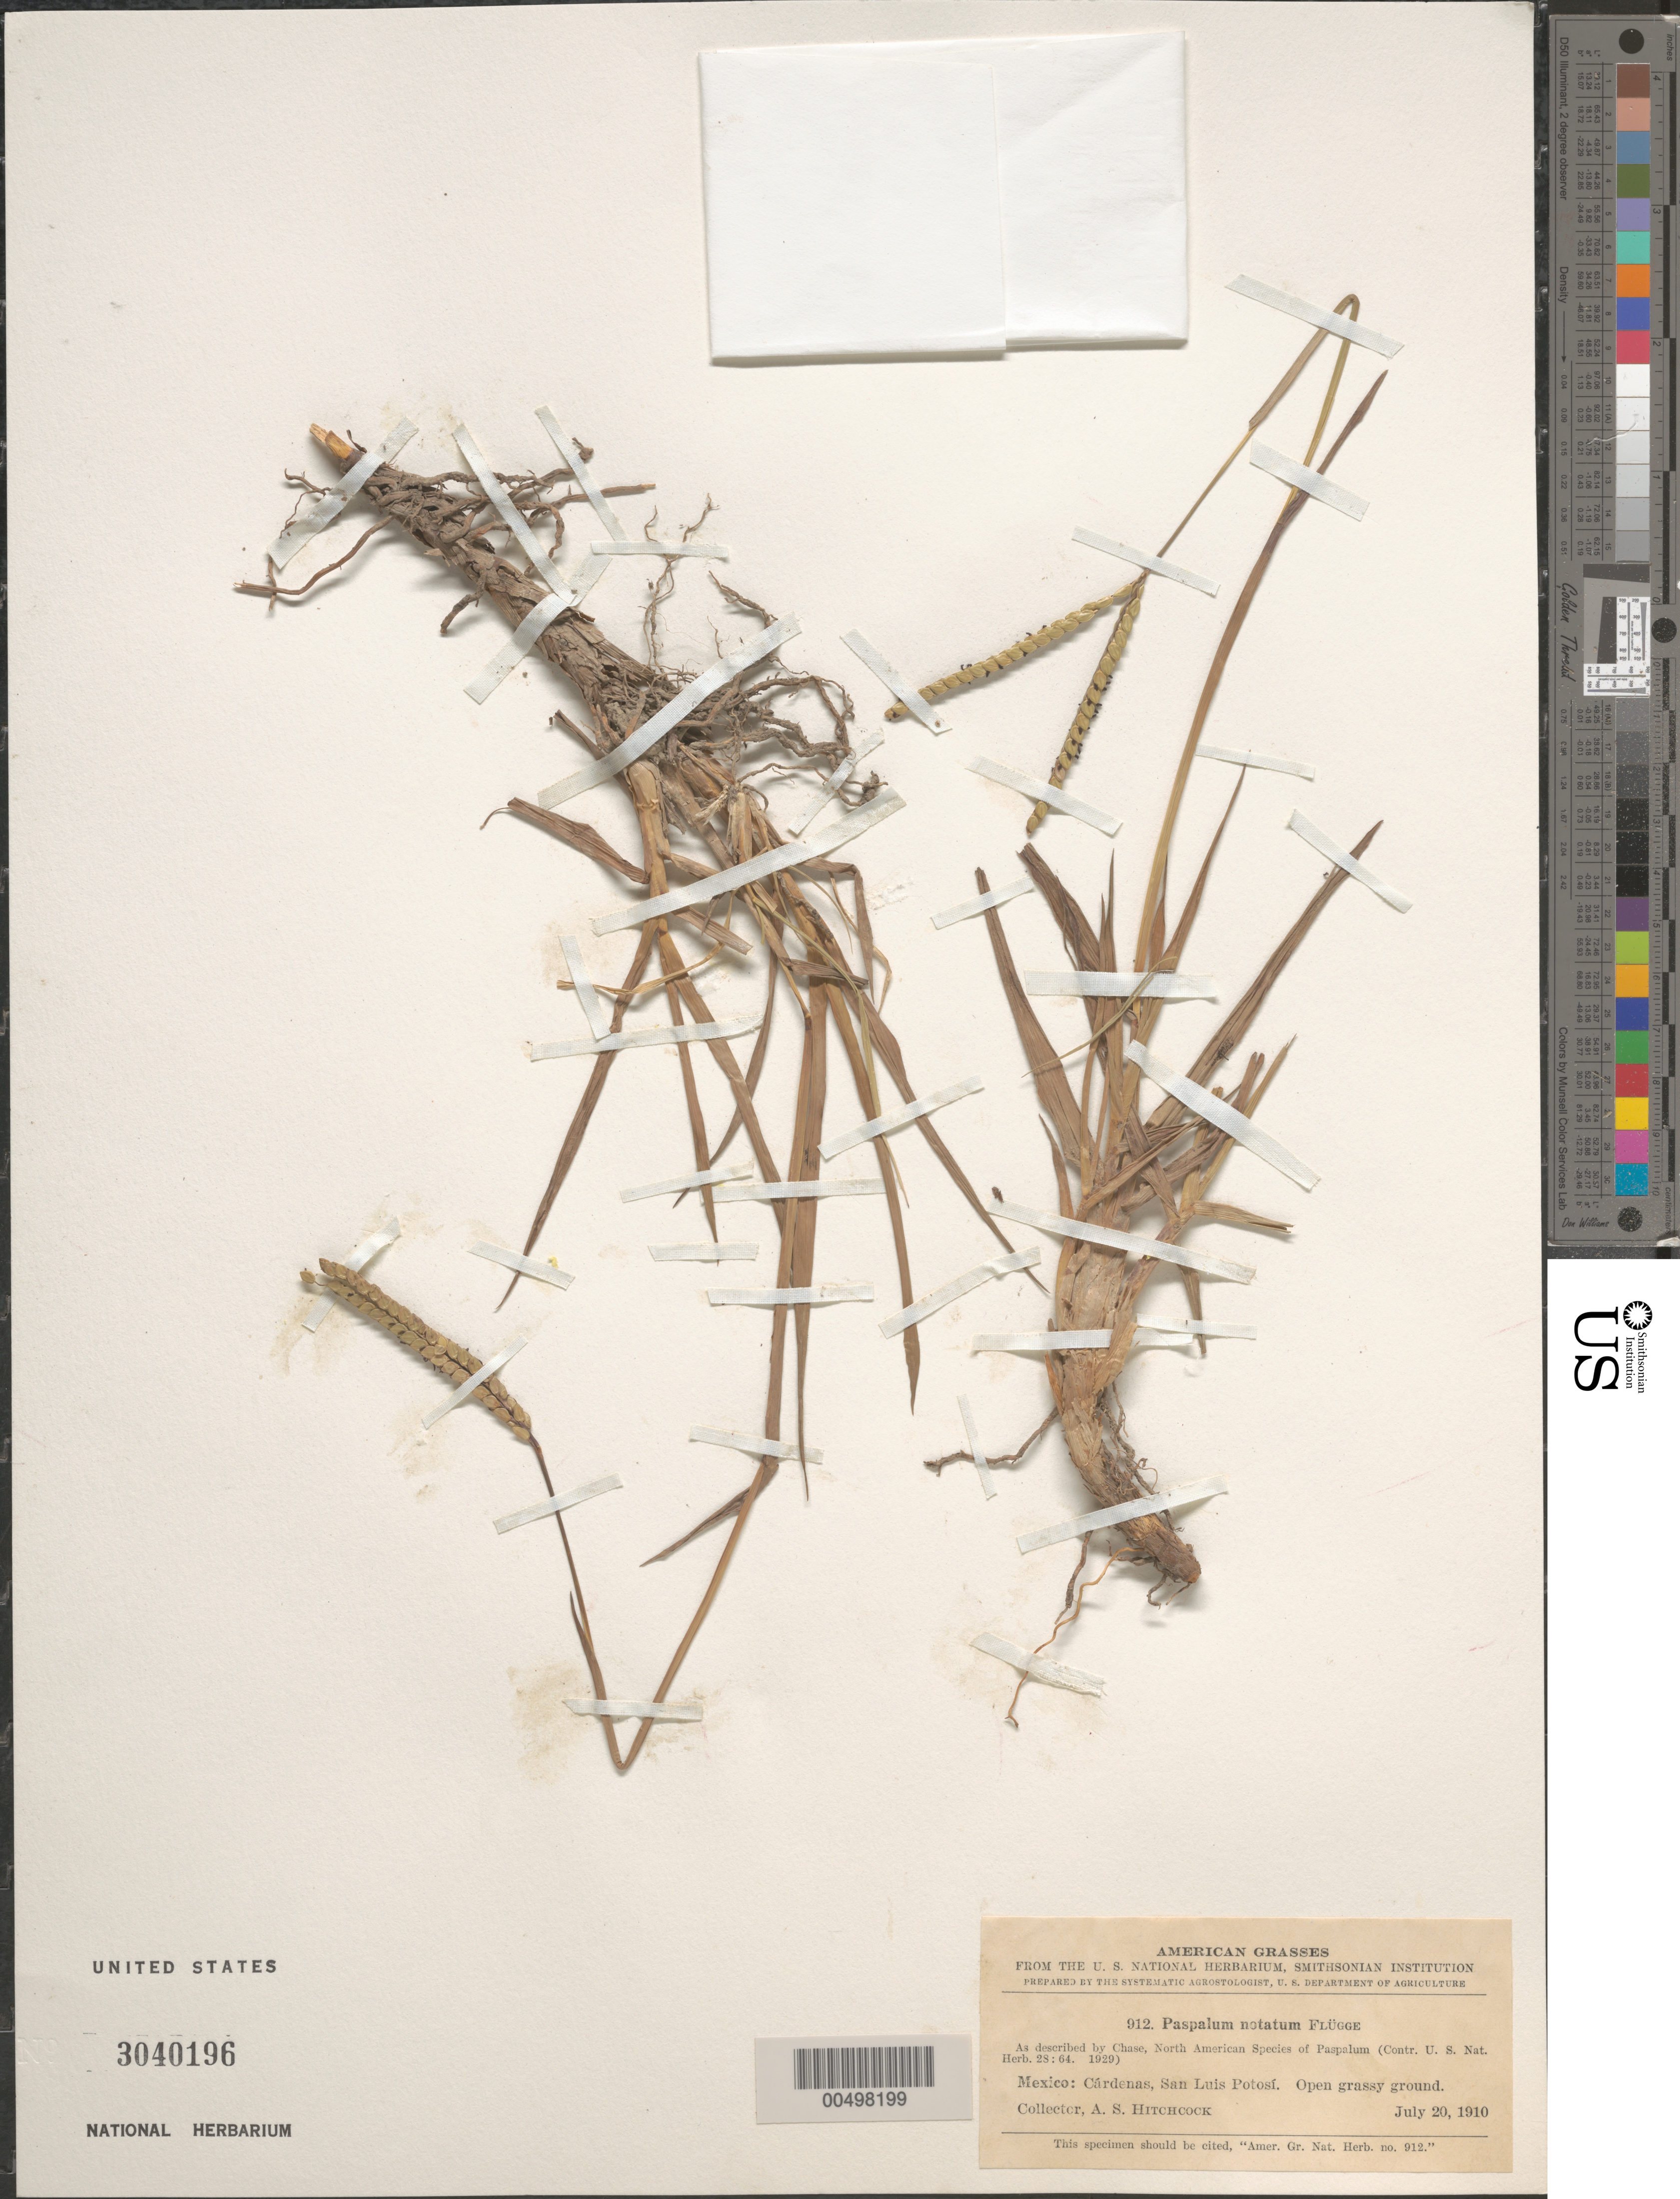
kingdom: Plantae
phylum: Tracheophyta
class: Liliopsida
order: Poales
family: Poaceae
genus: Paspalum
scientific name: Paspalum notatum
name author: Flüggé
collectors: A. S. Hitchcock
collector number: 912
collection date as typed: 20 Jul 1910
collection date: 1910-07-20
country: Mexico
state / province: San Luis Potosi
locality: C rdenas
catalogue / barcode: US 3040196